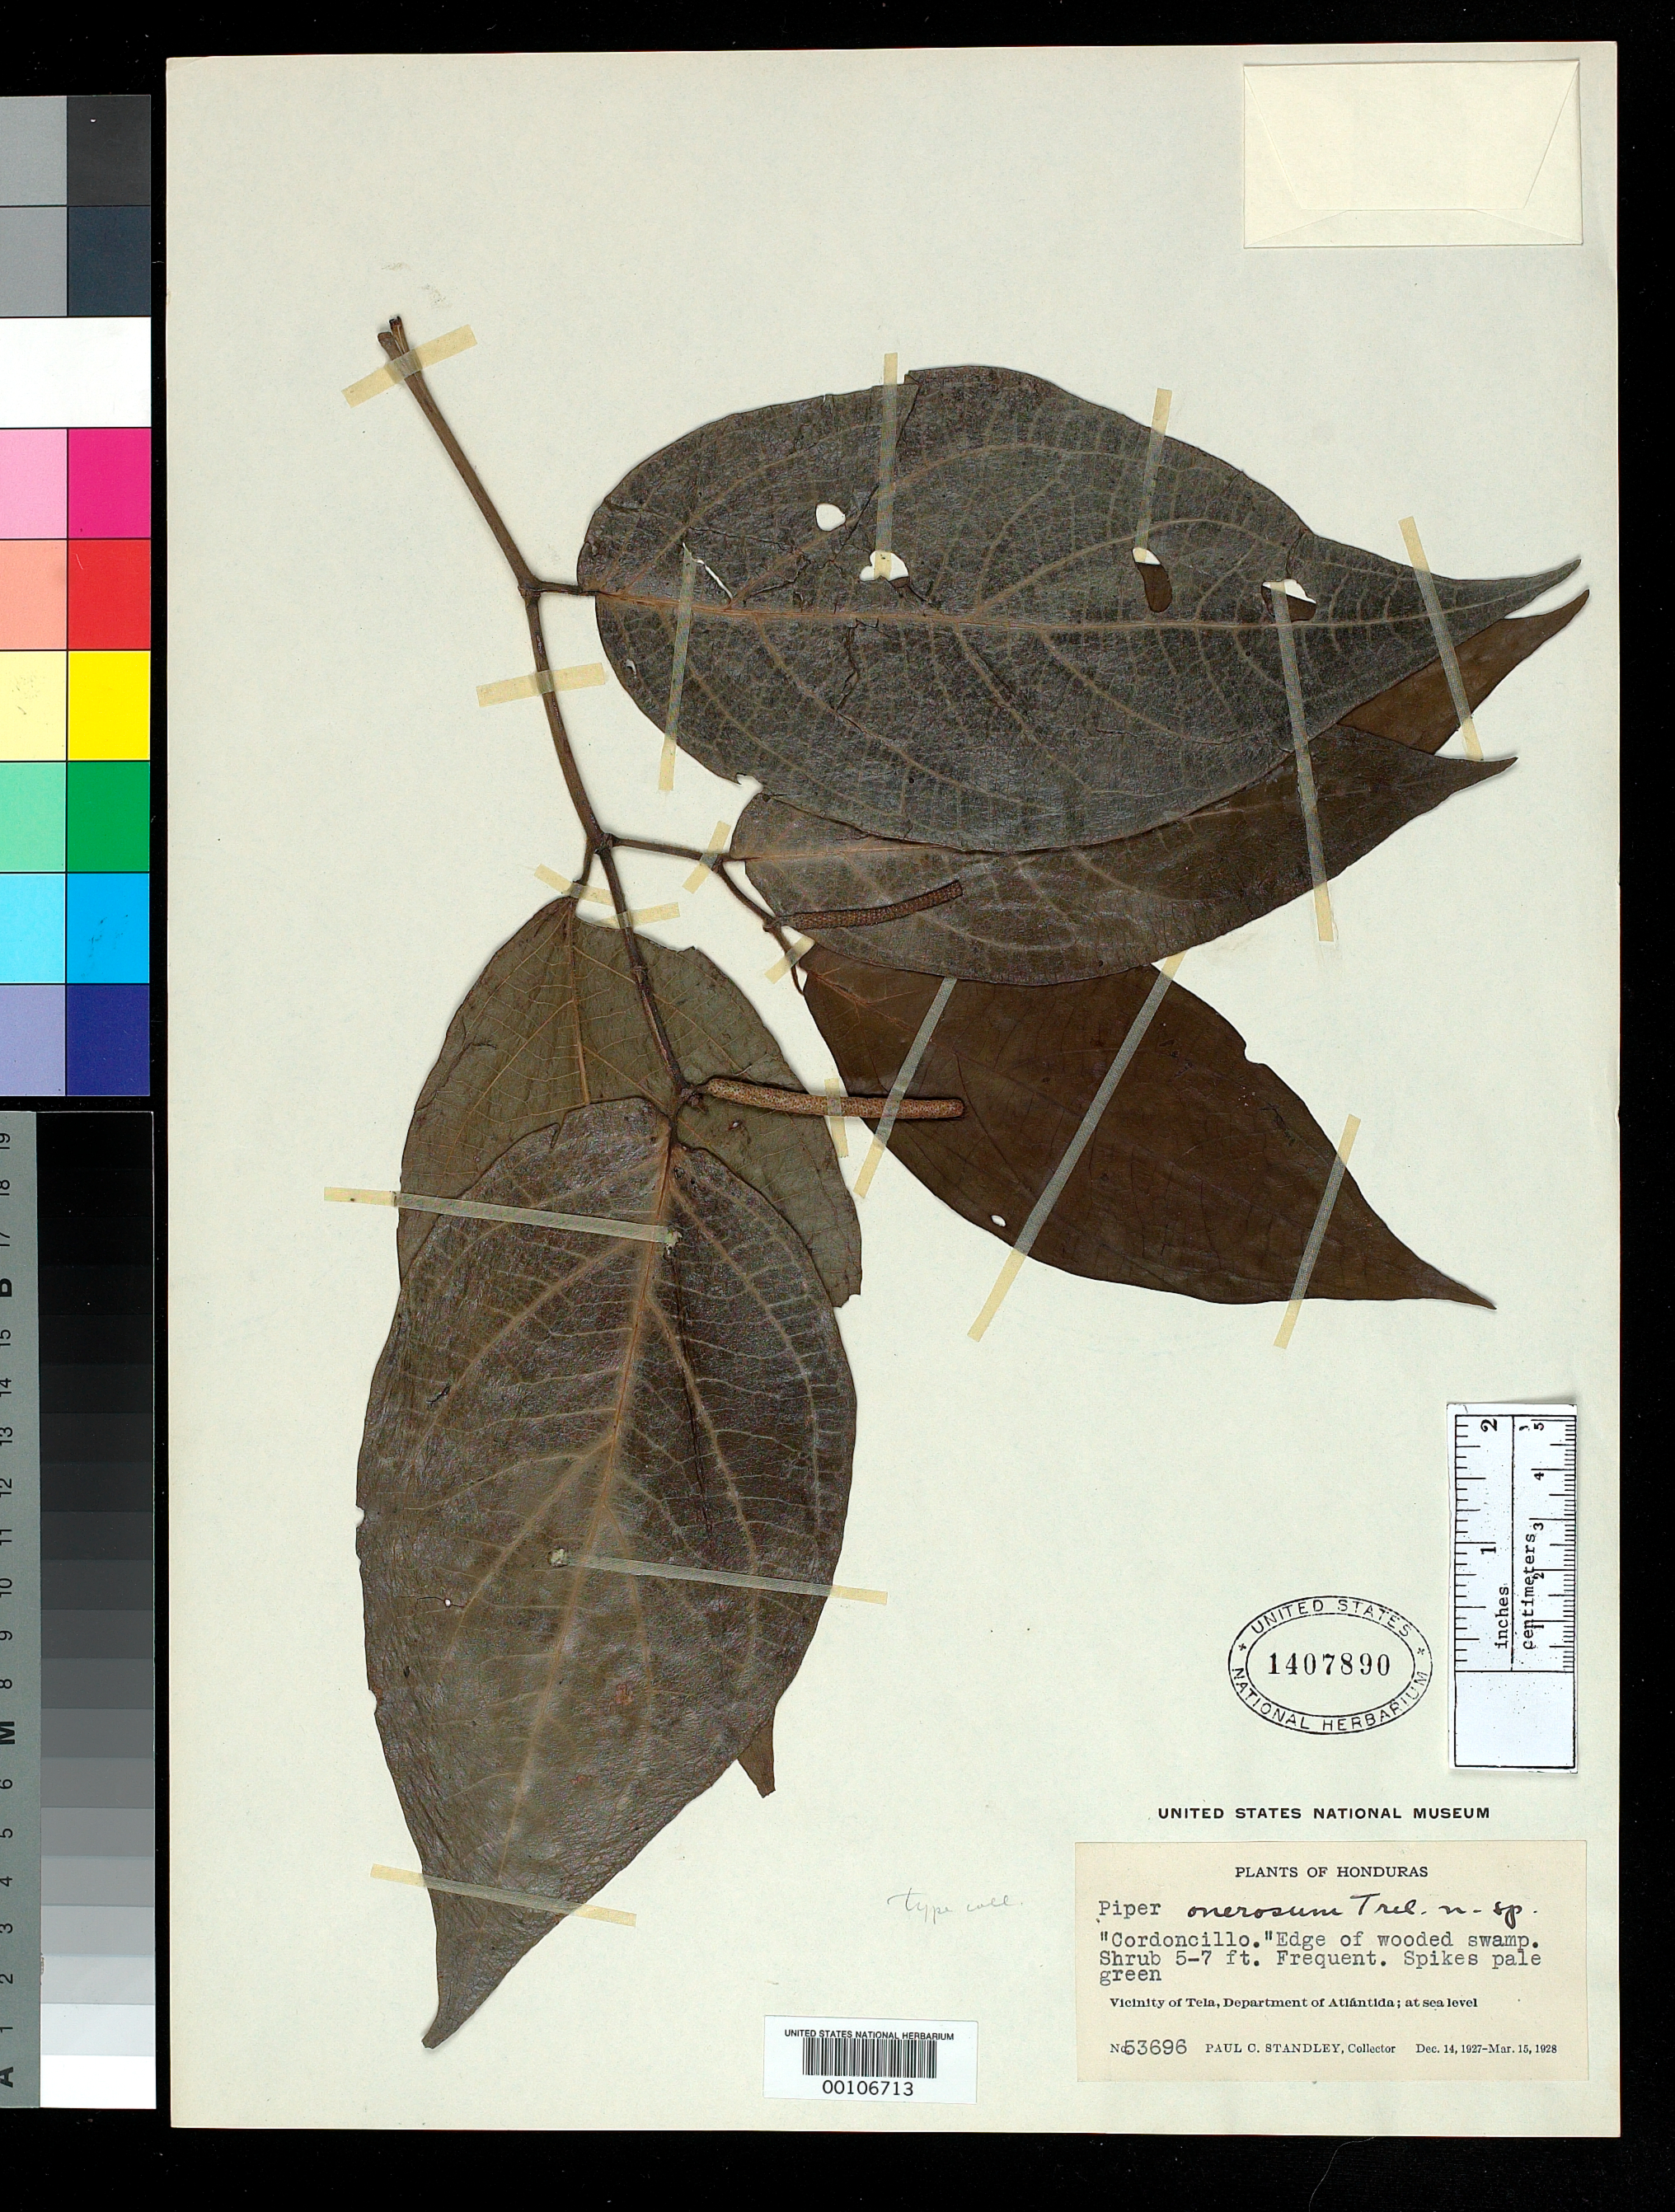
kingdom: Plantae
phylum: Tracheophyta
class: Magnoliopsida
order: Piperales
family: Piperaceae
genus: Piper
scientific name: Piper onerosum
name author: Trel.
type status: Isotype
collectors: P. C. Standley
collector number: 53696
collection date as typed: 27 Dec 1927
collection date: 1927-12-27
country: Honduras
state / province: Atlántida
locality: SW of La Ceiba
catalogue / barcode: US 1407890